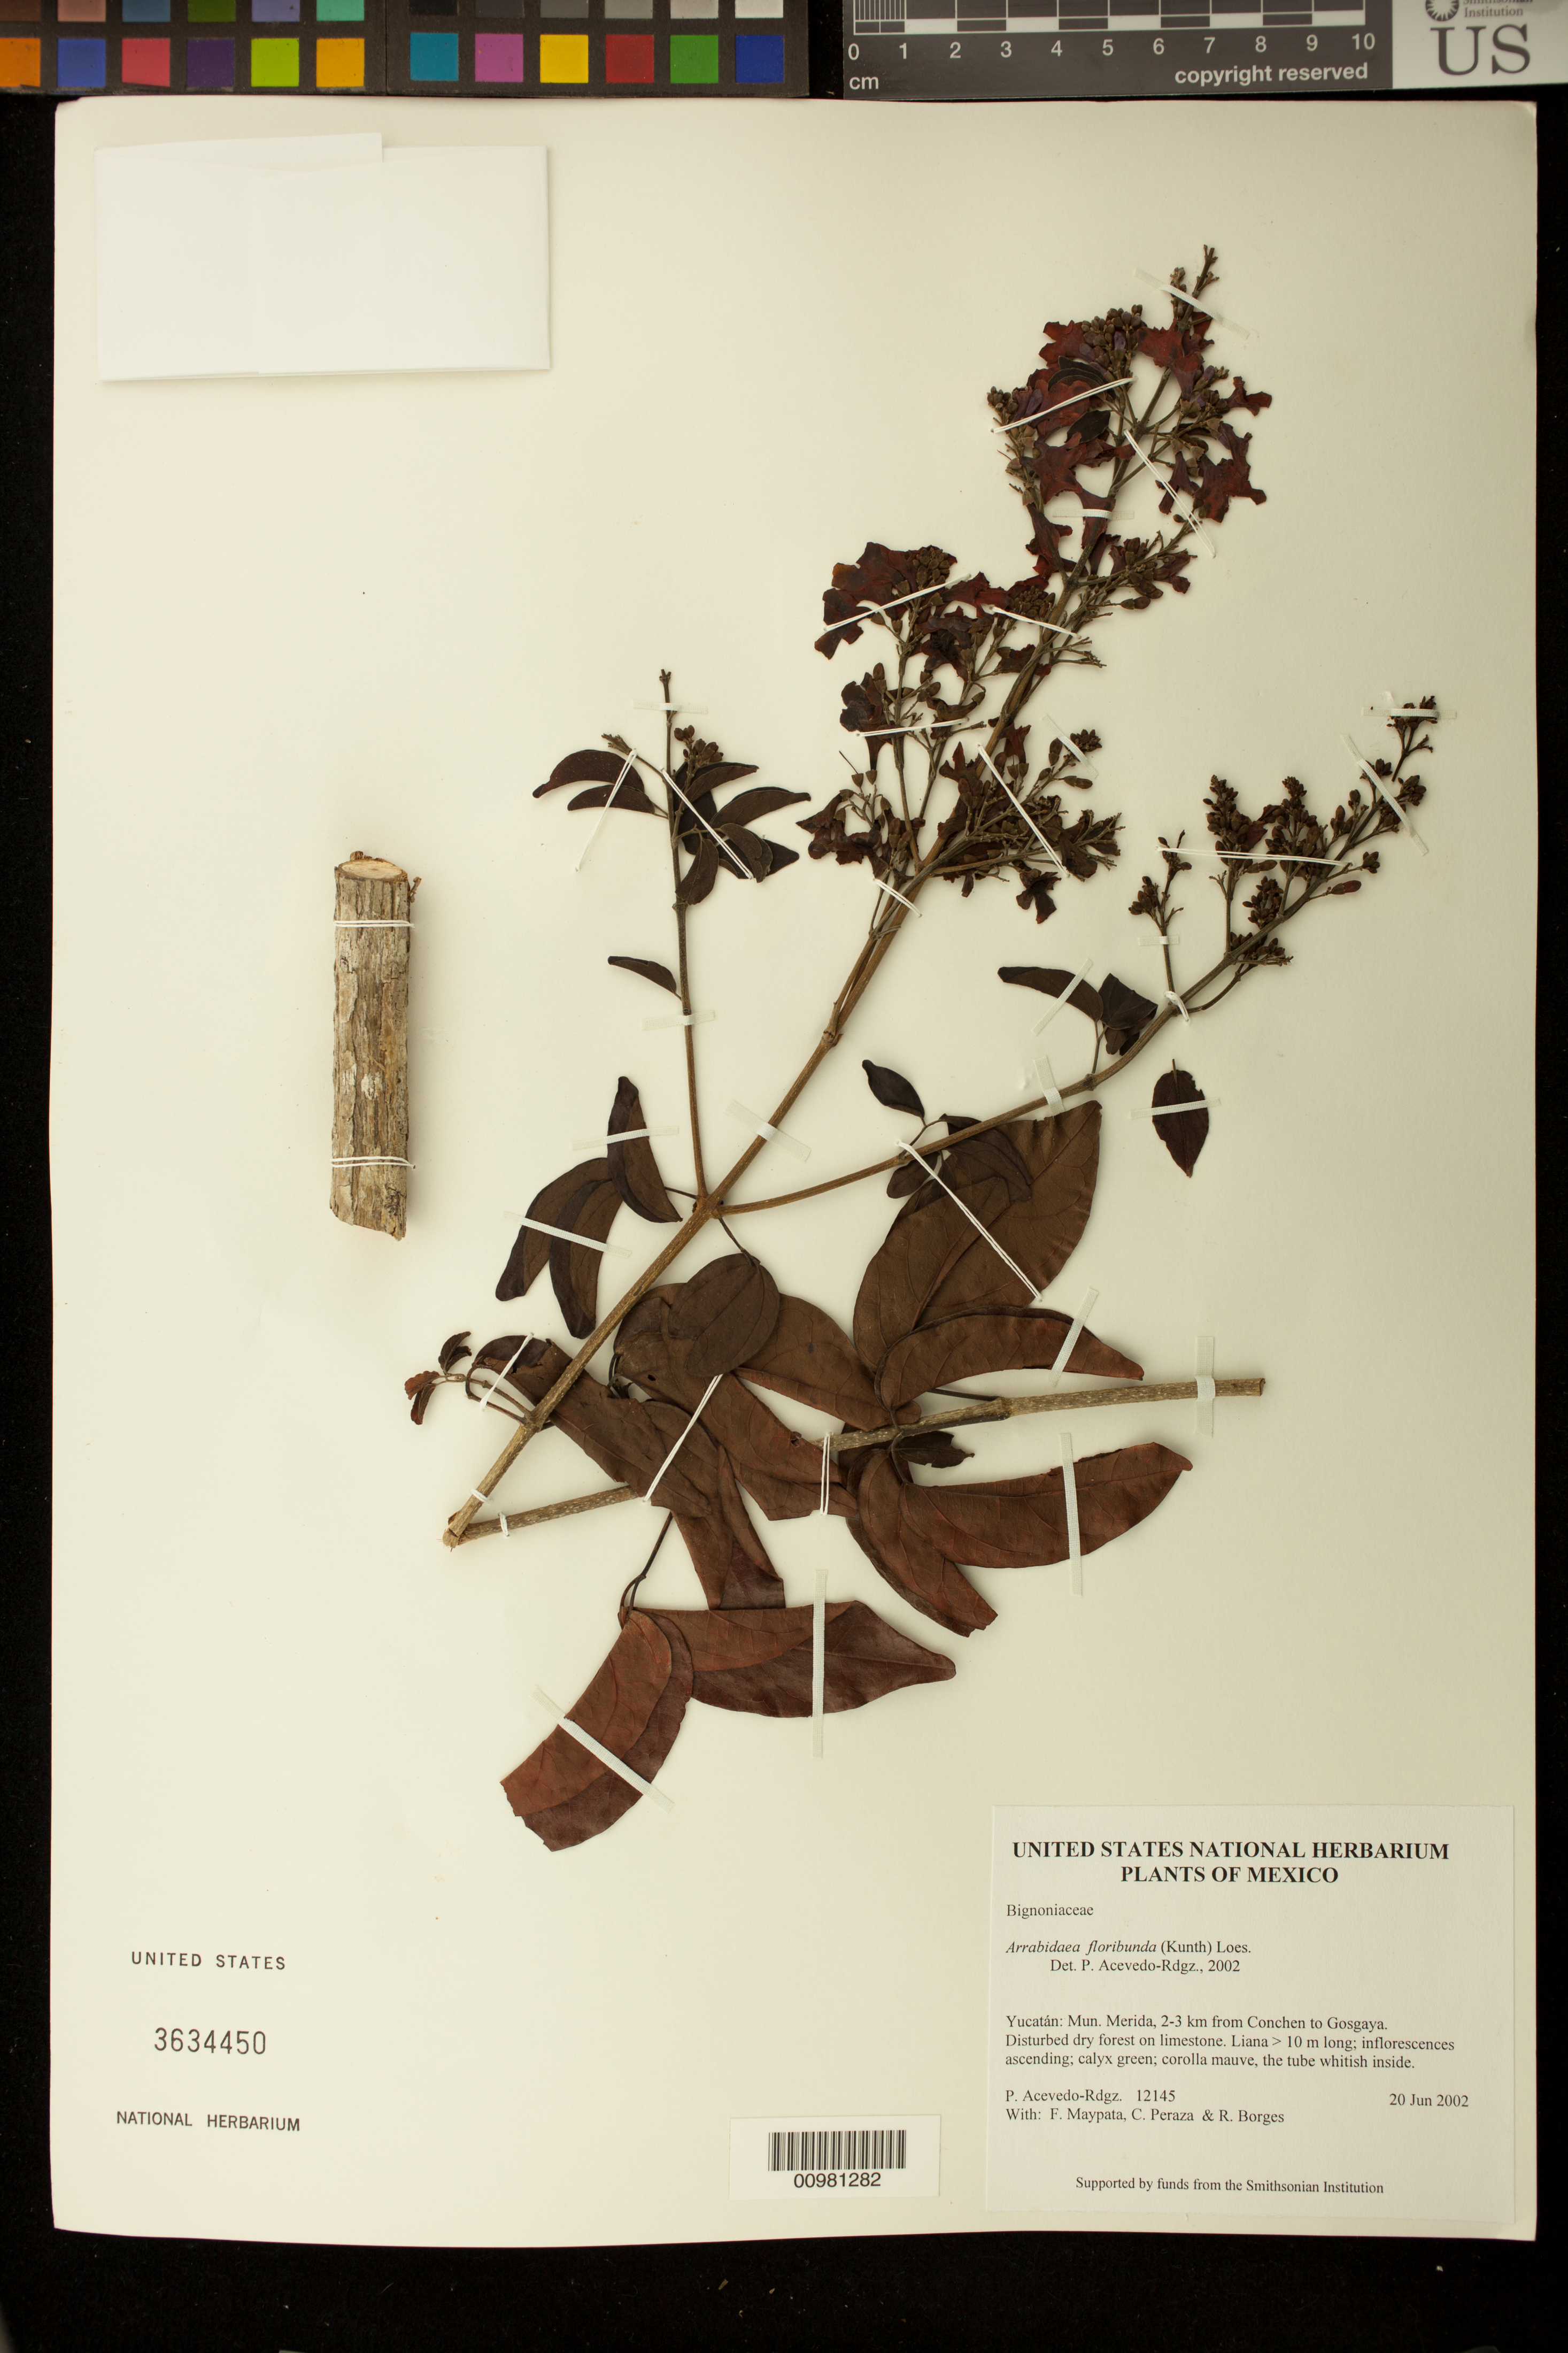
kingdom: Plantae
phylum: Tracheophyta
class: Magnoliopsida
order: Lamiales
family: Bignoniaceae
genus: Fridericia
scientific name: Fridericia floribunda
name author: (Kunth) L.G. Lohmann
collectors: P. Acevedo-Rodr., F. Maypata, C. Peraza & R. Borges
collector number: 12145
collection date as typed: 20 Jun 2002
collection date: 2002-06-20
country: Mexico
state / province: Yucatán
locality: Yucatán: Mun. Merida, 2-3 km from Conchen to Gosgaya.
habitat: Disturbed dry forest on limestone.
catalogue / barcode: US 3634450